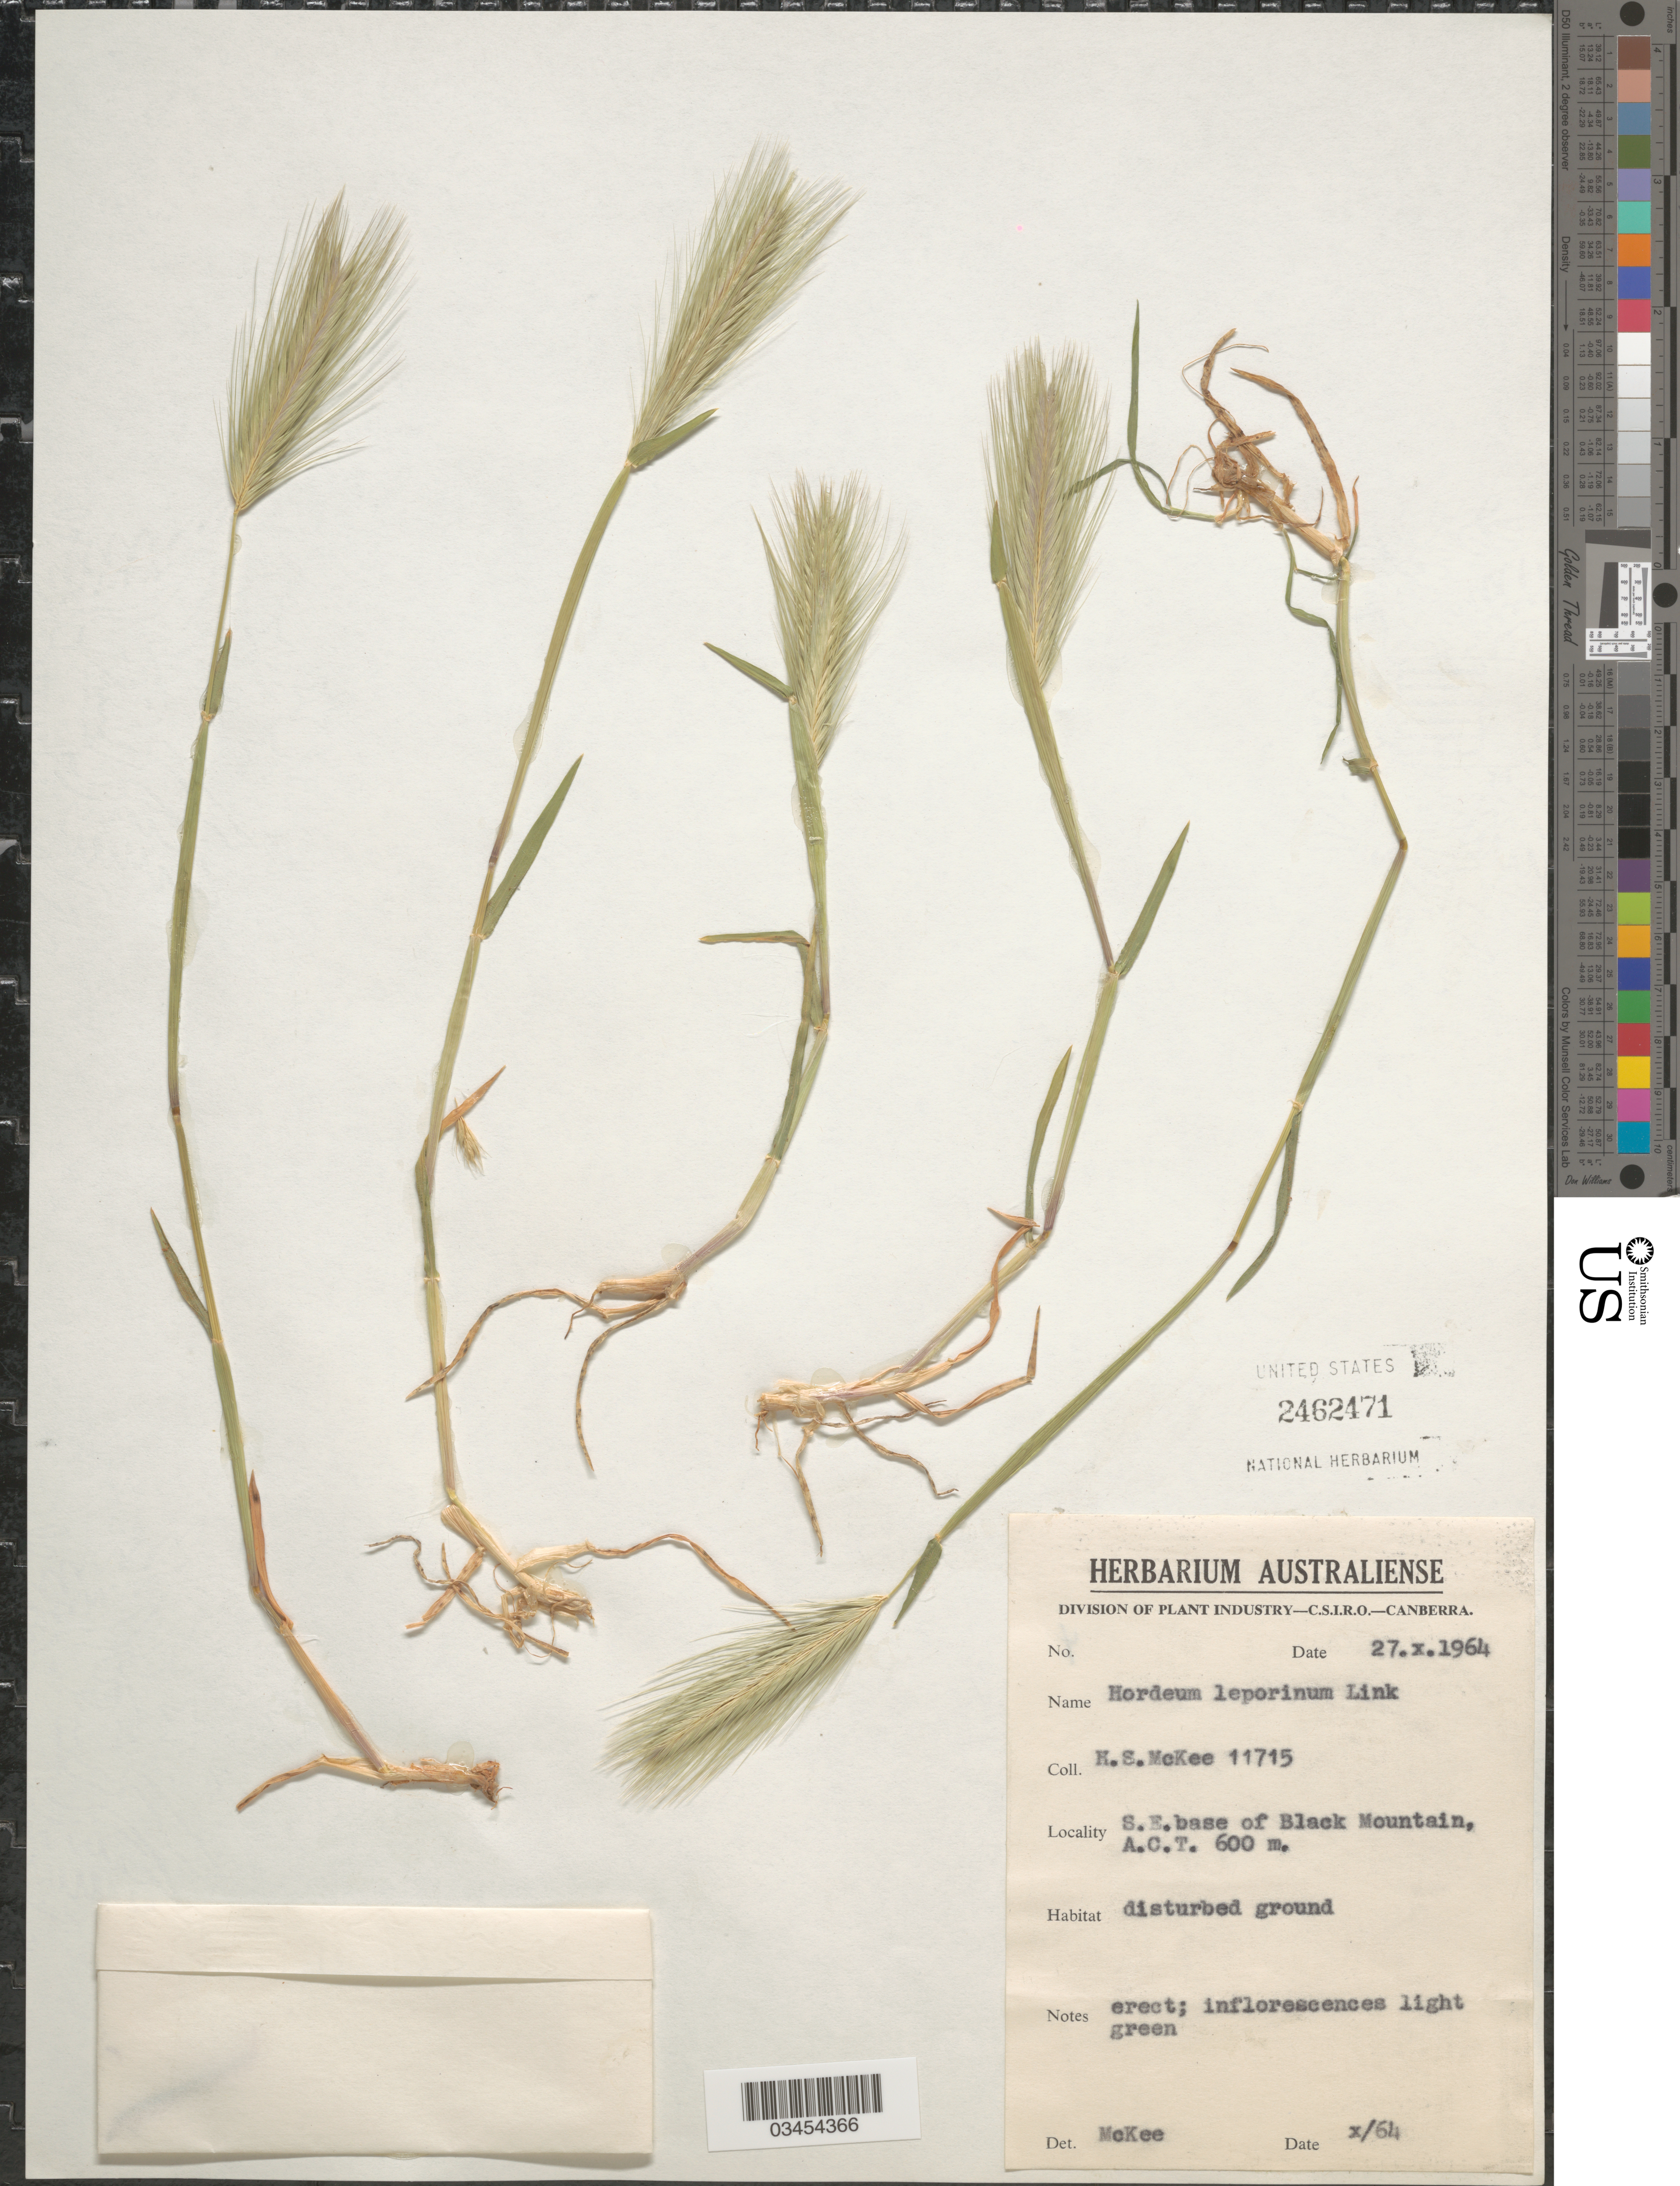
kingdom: Plantae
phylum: Tracheophyta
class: Liliopsida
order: Poales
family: Poaceae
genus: Hordeum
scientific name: Hordeum murinum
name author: L.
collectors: H. S. McKee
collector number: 11715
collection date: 1964-10-27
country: Australia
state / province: Australian Capital Territory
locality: S.E. base of Black Mountain, A.C.T.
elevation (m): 600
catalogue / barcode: US 2462471